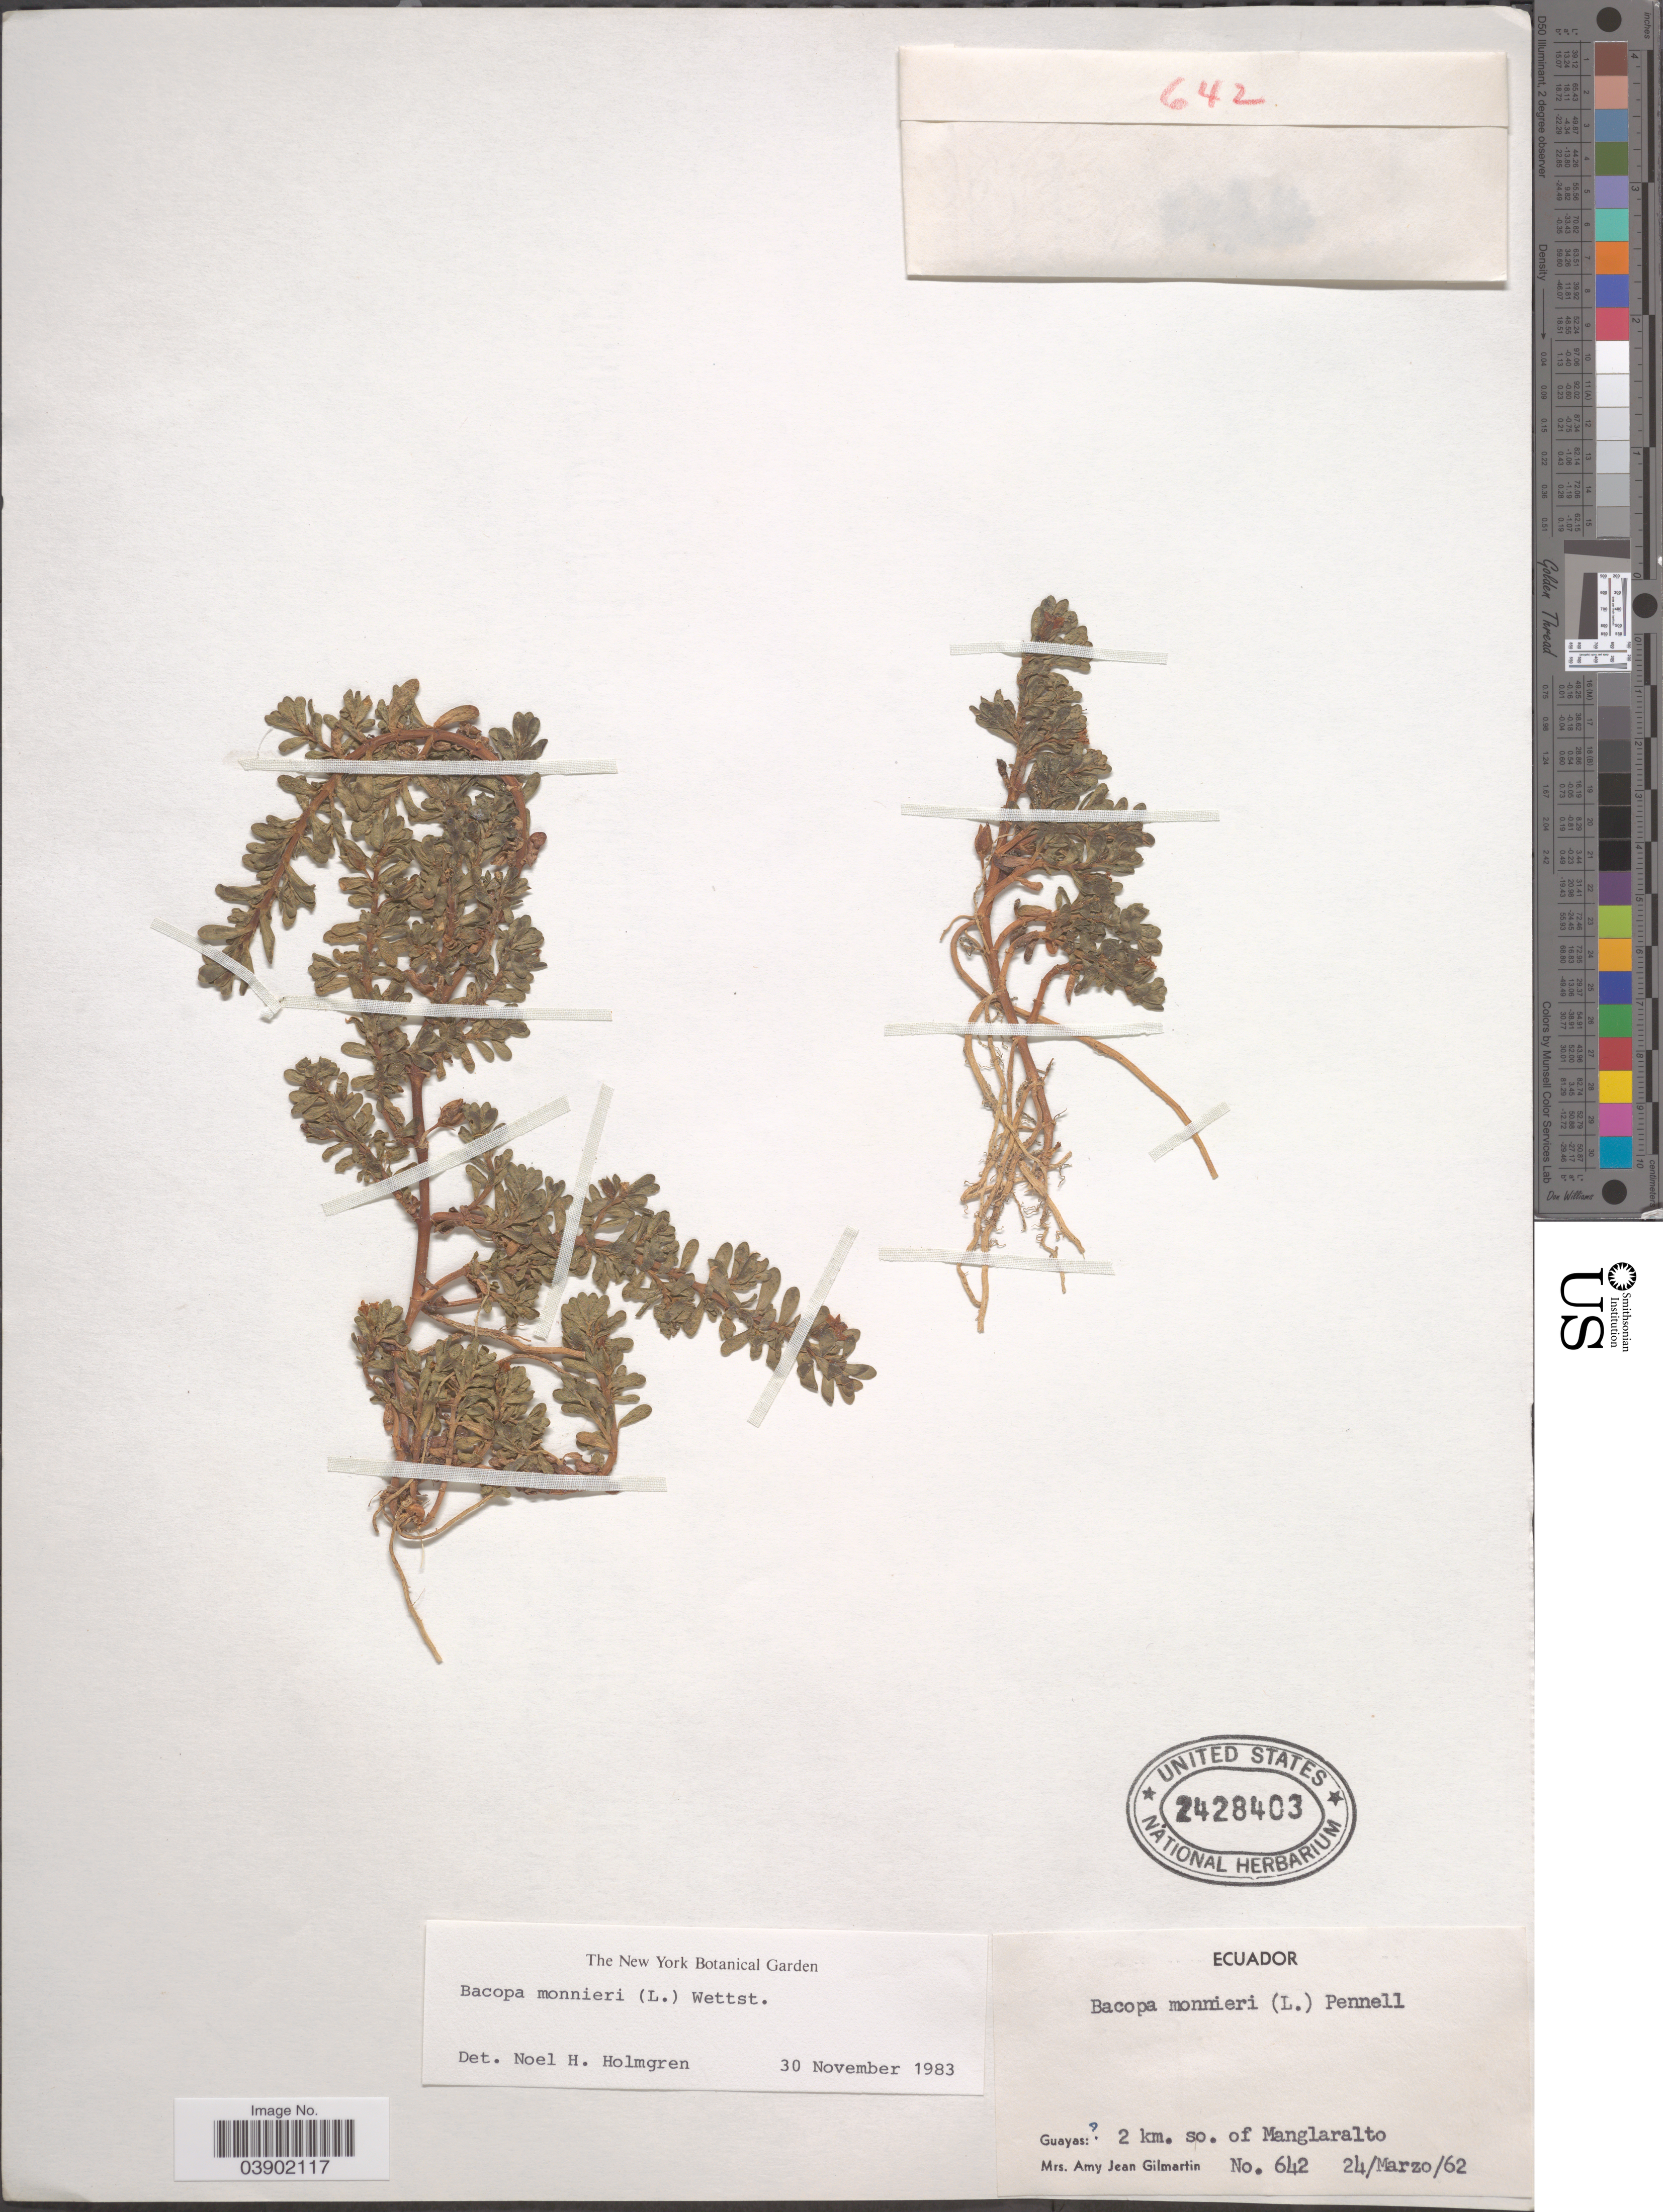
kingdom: Plantae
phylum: Tracheophyta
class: Magnoliopsida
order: Lamiales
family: Plantaginaceae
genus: Bacopa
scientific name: Bacopa monnieri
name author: (L.) Pennell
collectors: A. J. Gilmartin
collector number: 642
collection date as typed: Transcribed d/m/y: 24/3/62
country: Ecuador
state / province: Guayas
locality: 2 km. so. of Manglaralto.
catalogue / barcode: US 2428403